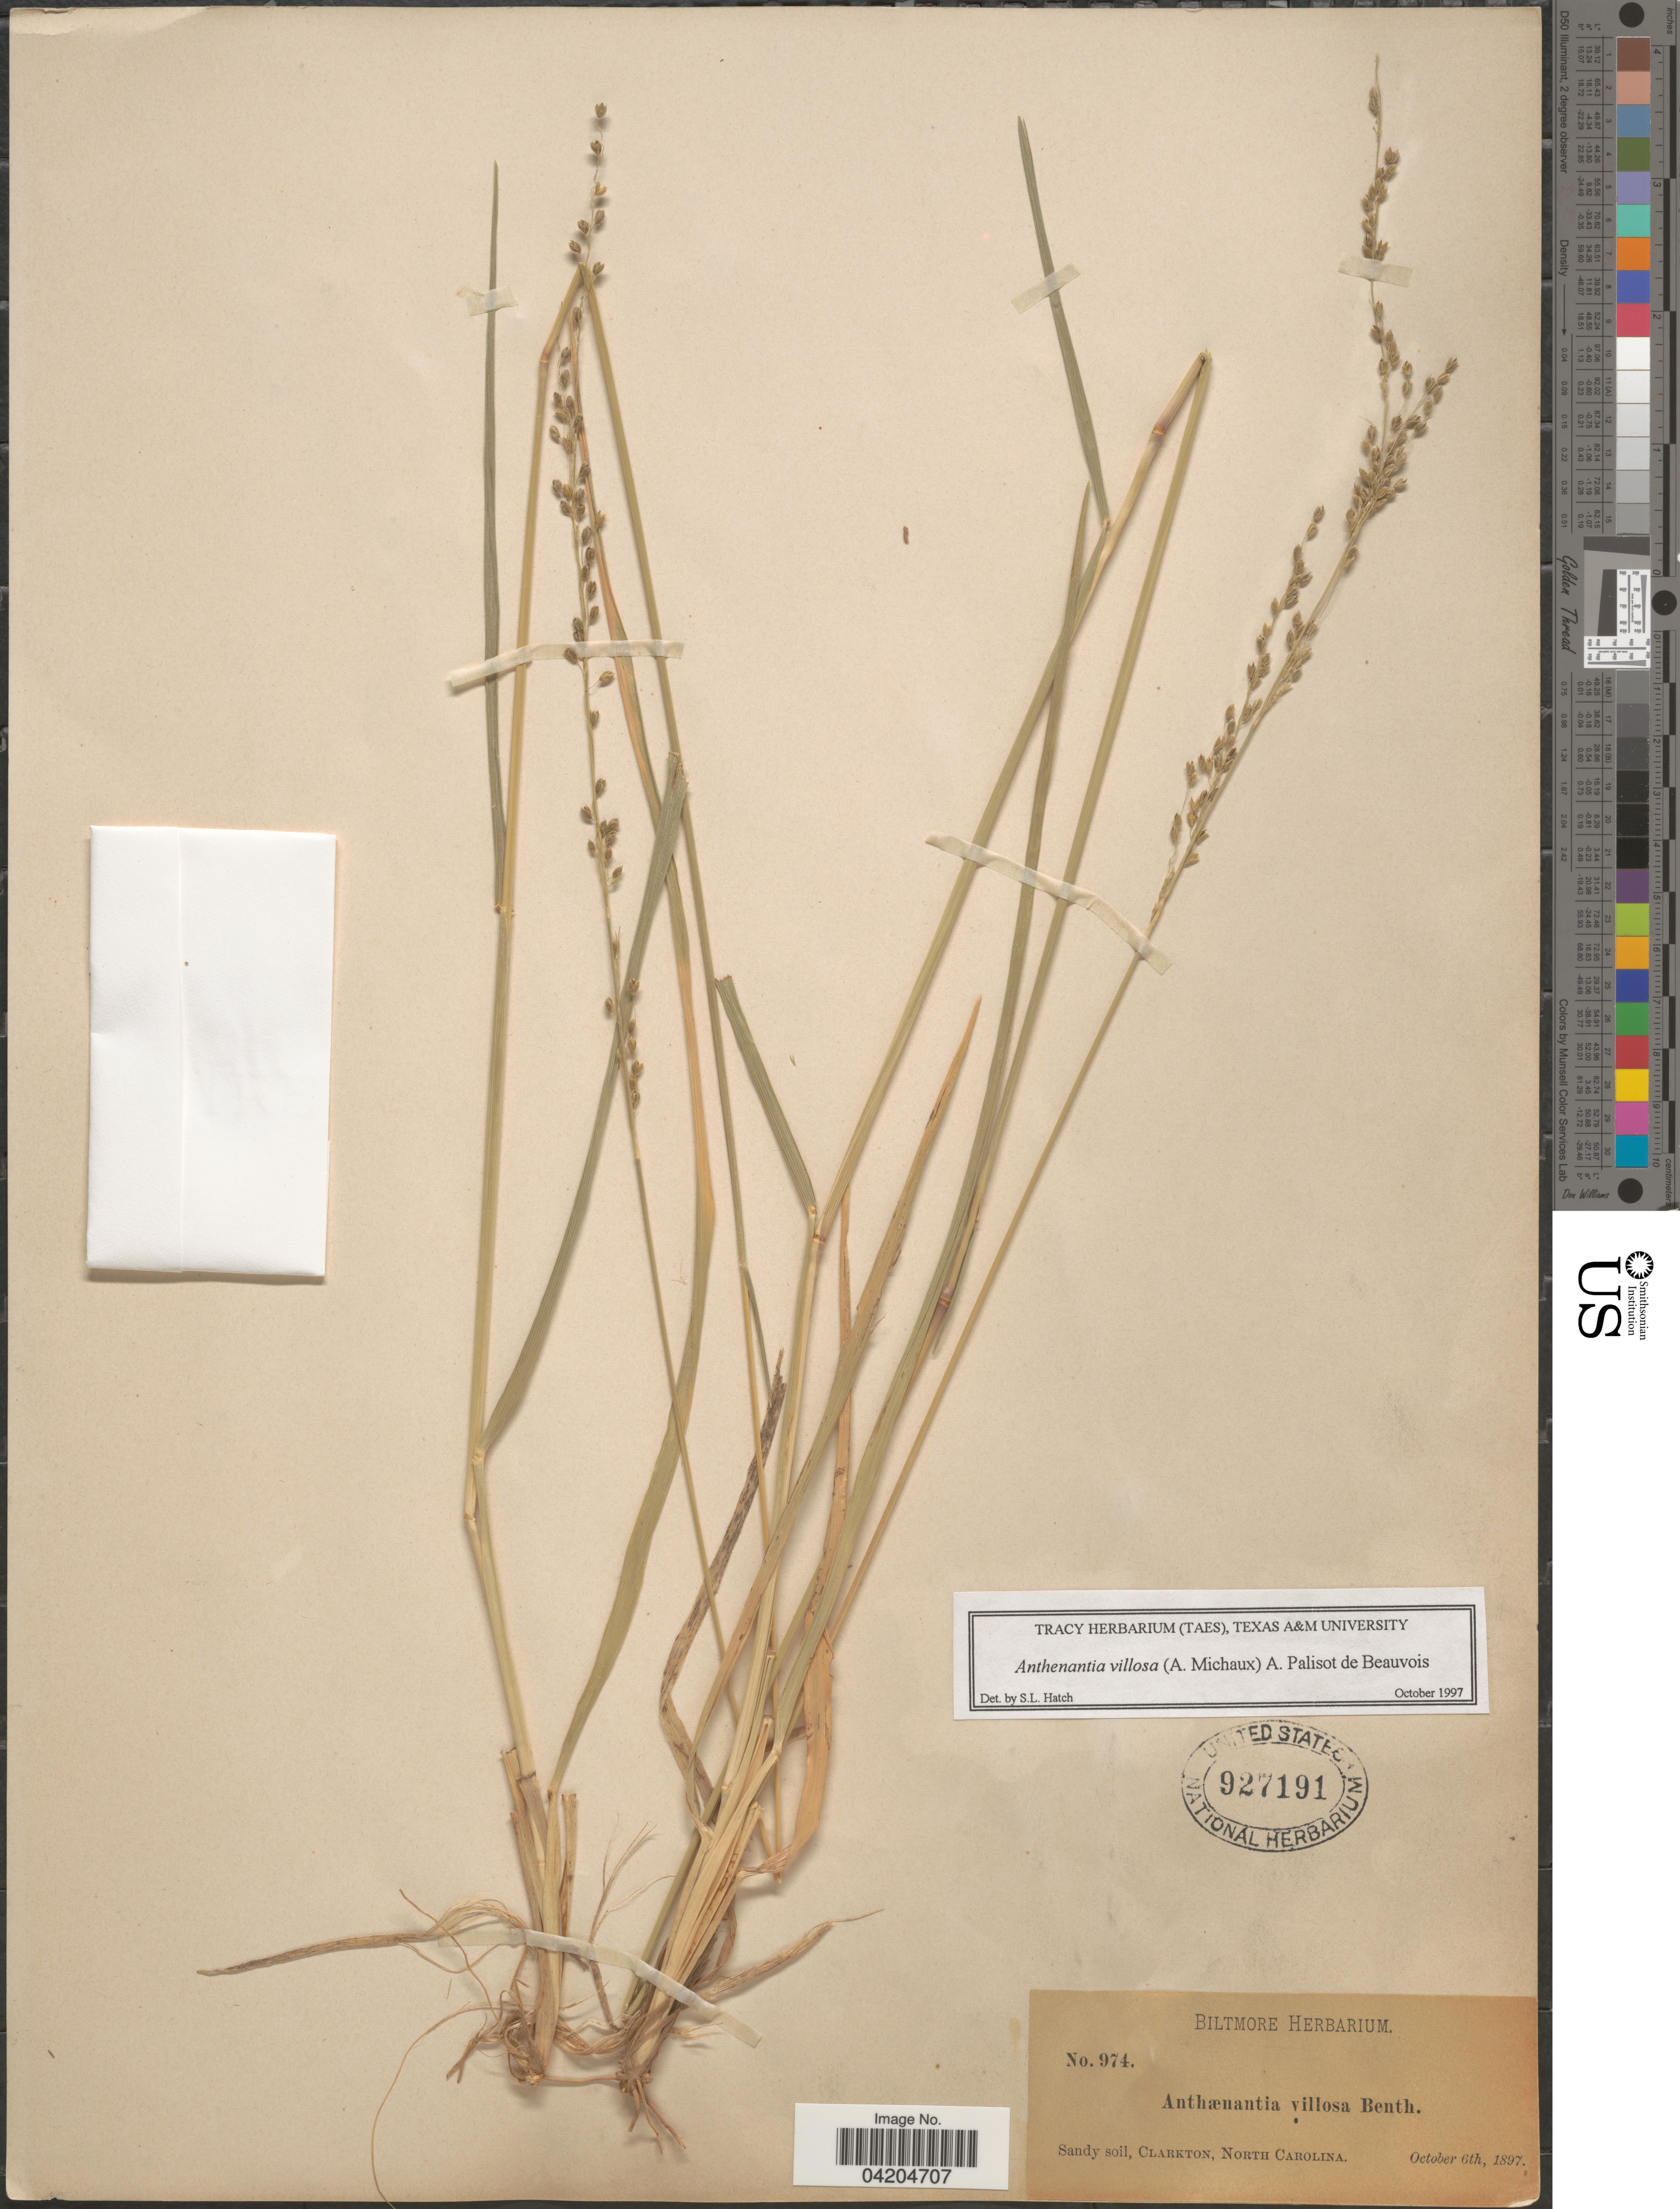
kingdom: Plantae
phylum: Tracheophyta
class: Liliopsida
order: Poales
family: Poaceae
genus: Anthaenantia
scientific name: Anthaenantia villosa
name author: (Michx.) P. Beauv.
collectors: ex herb. Biltmore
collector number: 974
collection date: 1897-10-06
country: United States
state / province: North Carolina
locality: Clarkton.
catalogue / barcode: US 927191